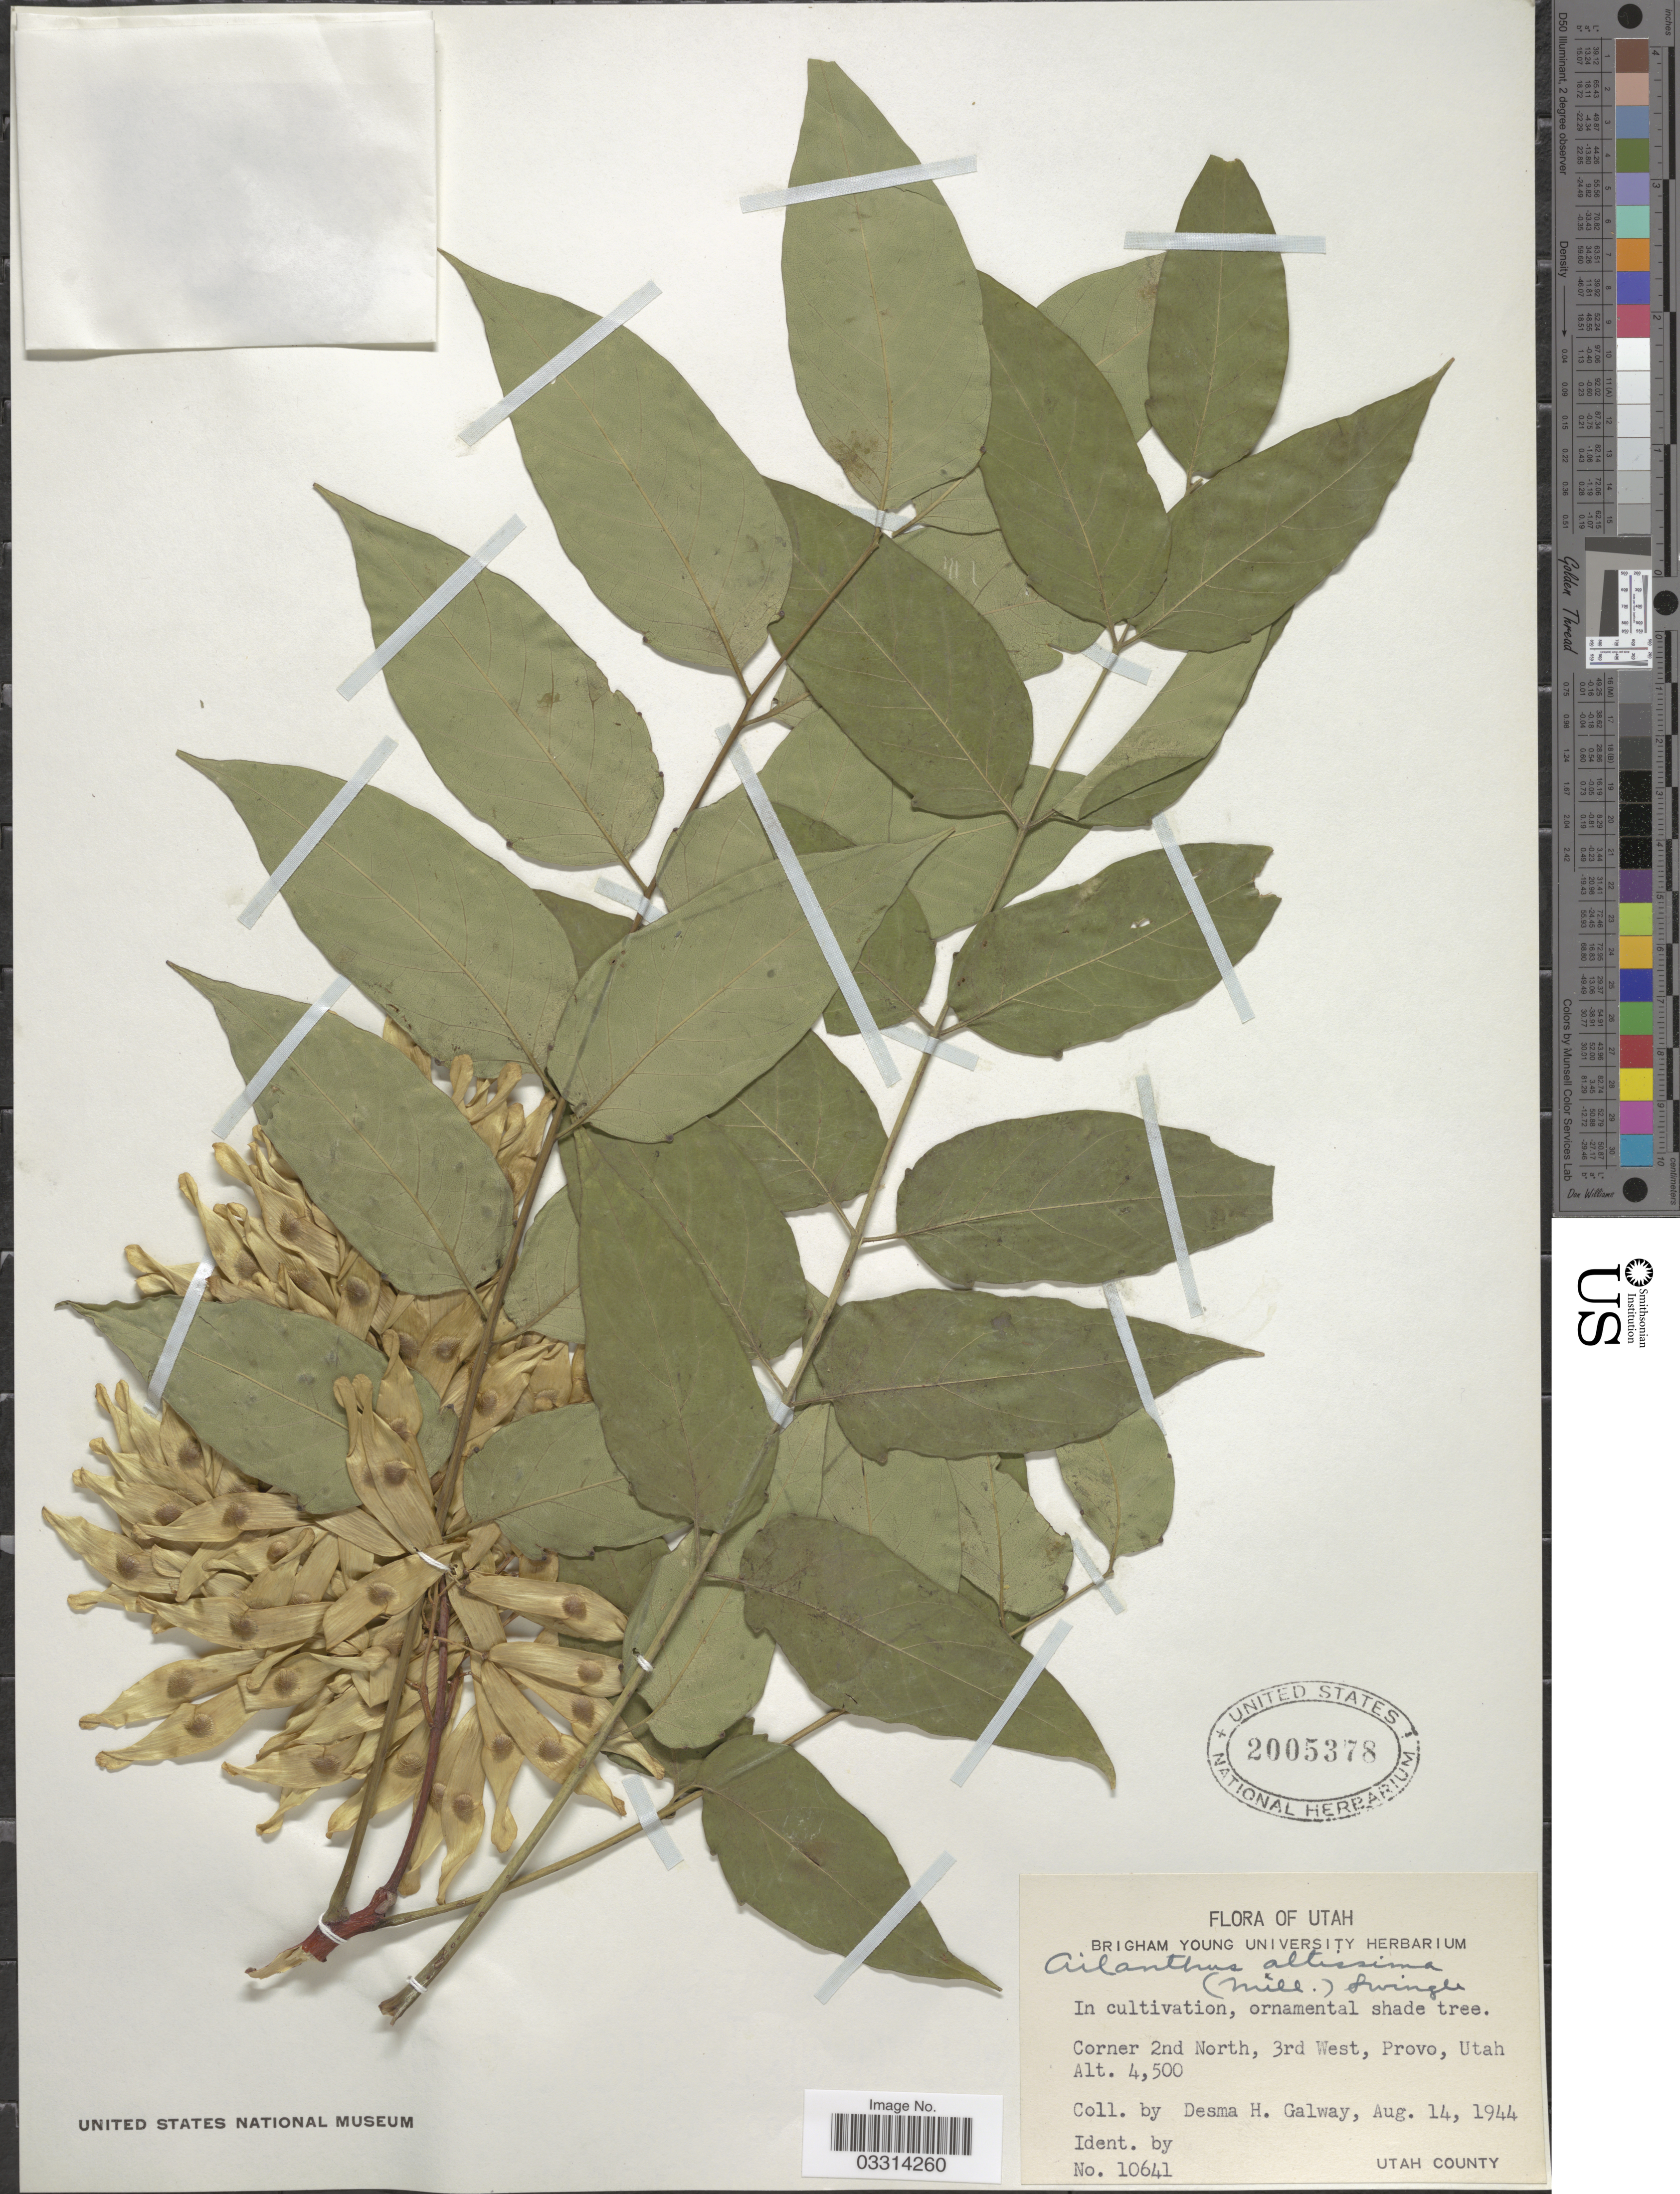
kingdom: Plantae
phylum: Tracheophyta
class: Magnoliopsida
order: Sapindales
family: Simaroubaceae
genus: Ailanthus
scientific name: Ailanthus altissima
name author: (Mill.) Swingle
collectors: D. Galway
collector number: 10641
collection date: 1944-08-14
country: United States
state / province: Utah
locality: Corner 2nd North, 3rd West, Provo. Utah County.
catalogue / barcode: US 2005378